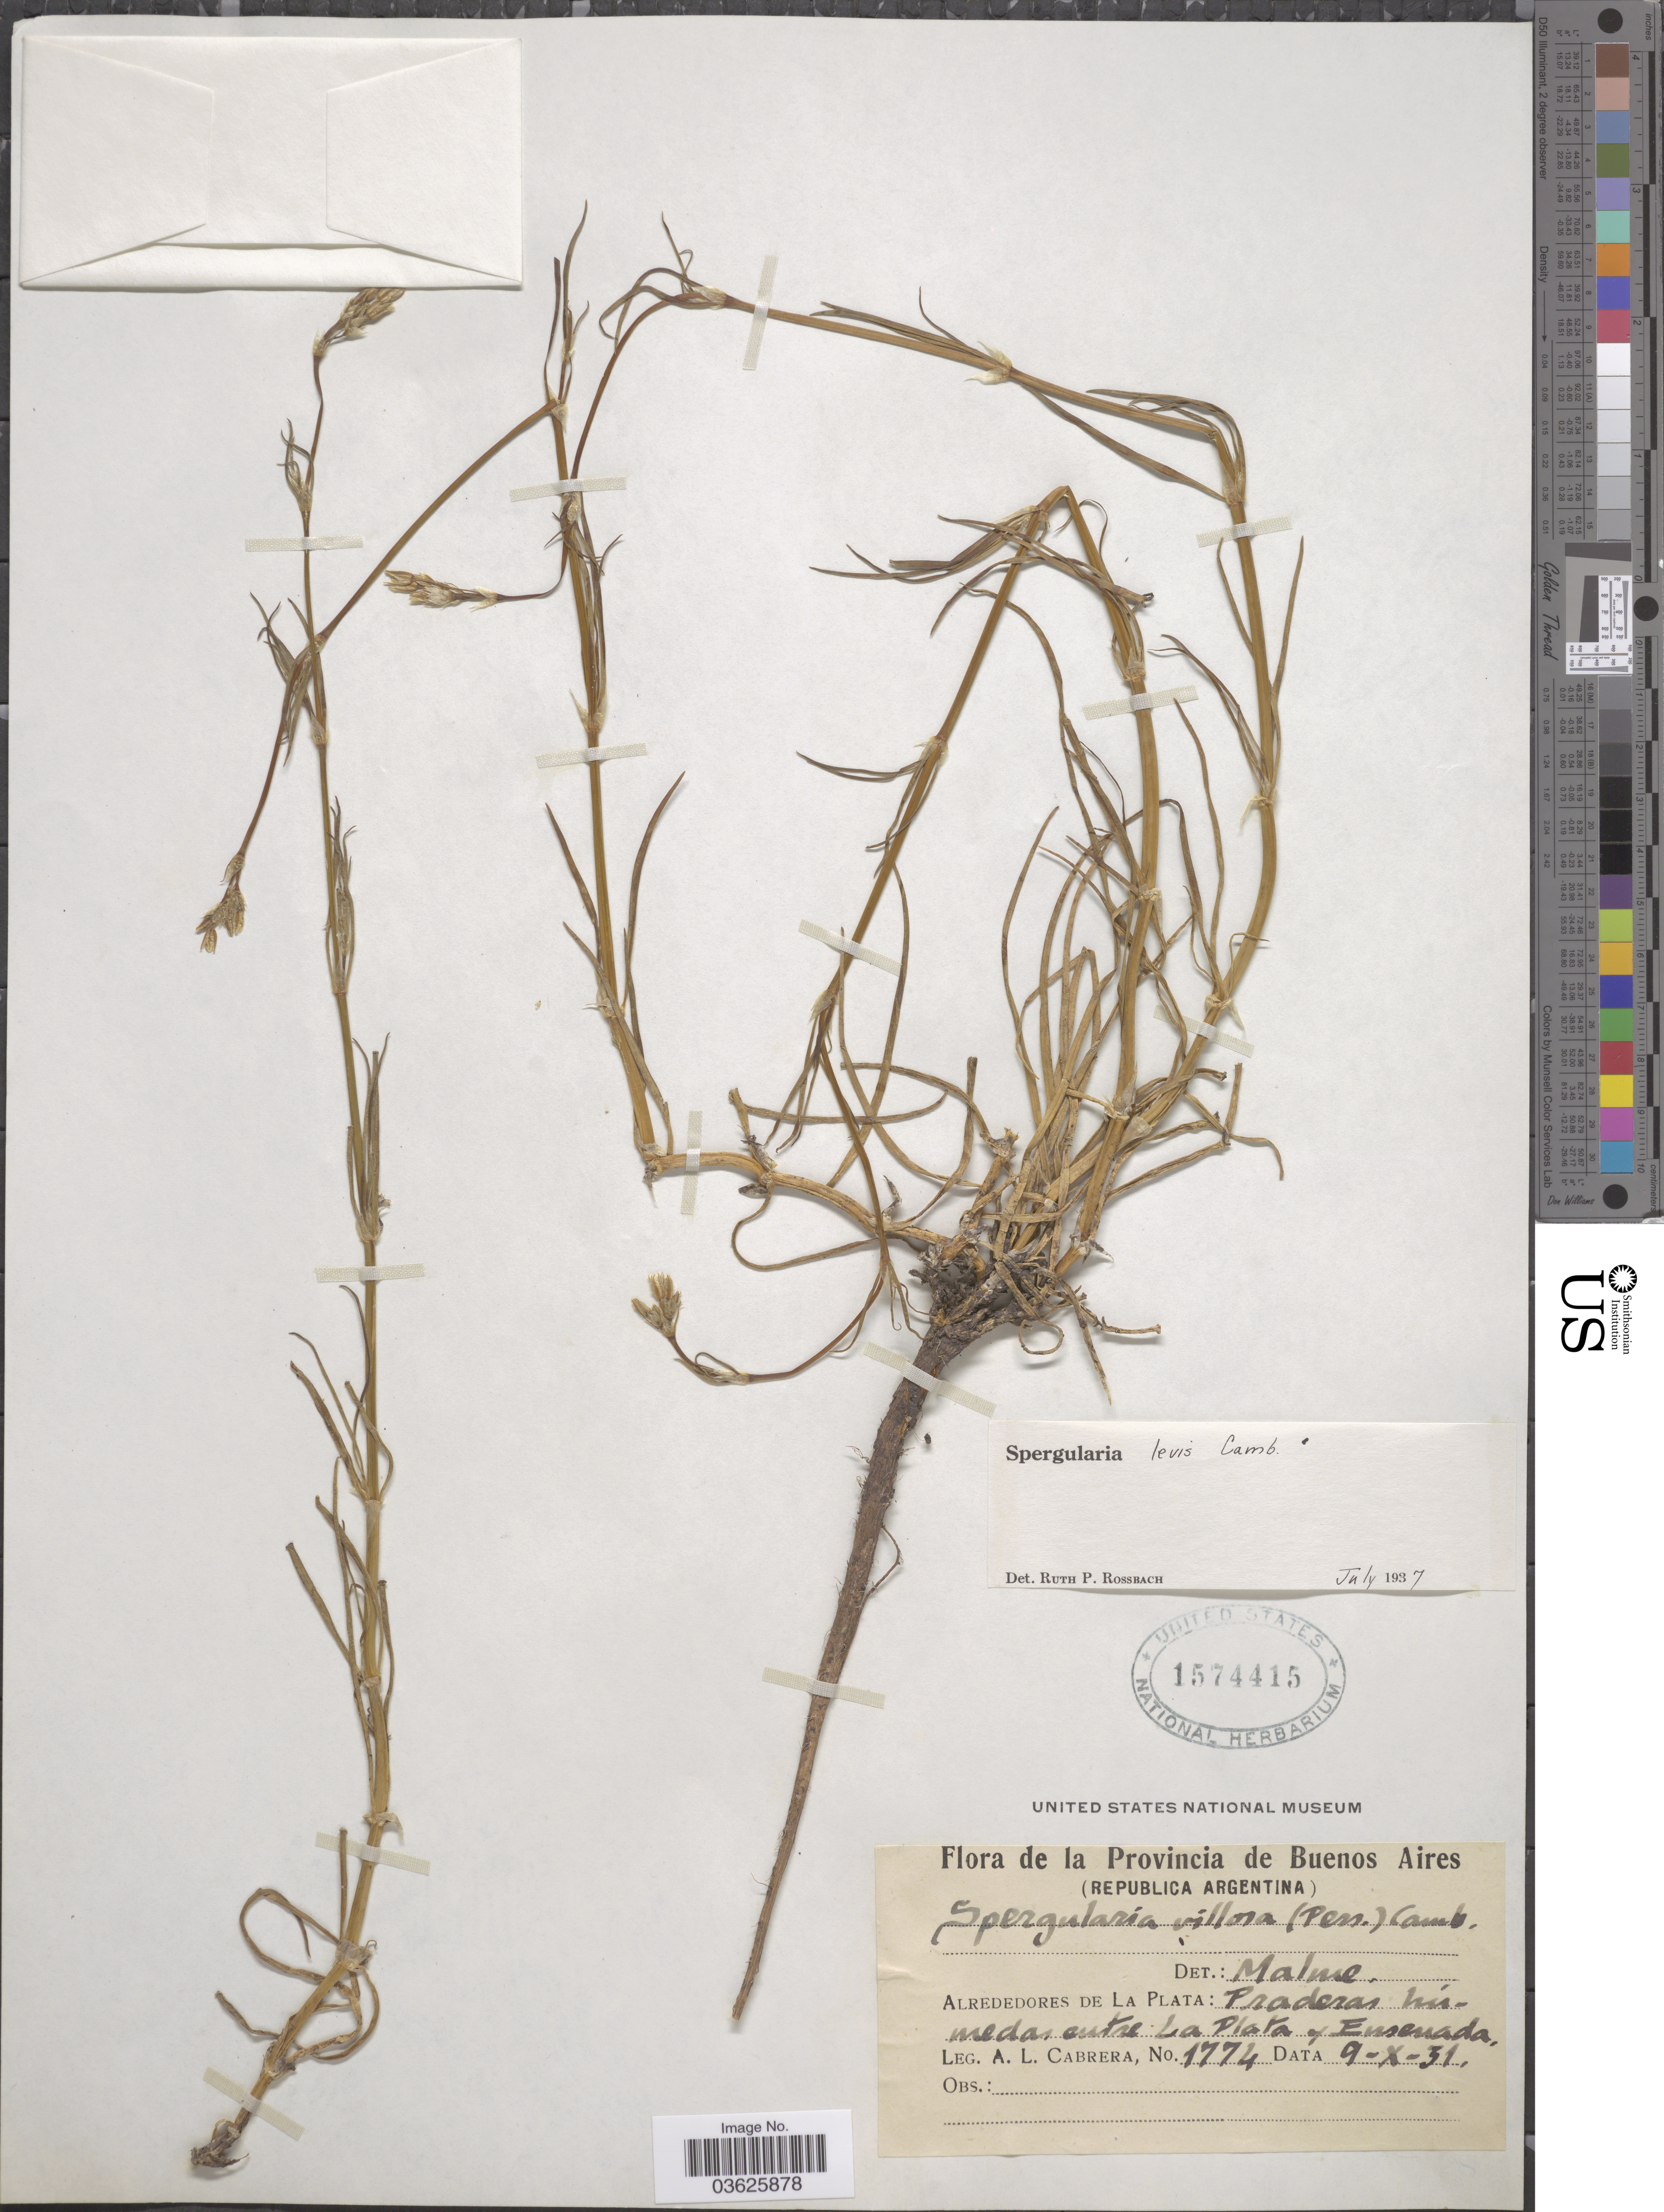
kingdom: Plantae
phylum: Tracheophyta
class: Magnoliopsida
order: Caryophyllales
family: Caryophyllaceae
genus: Spergularia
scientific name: Spergularia laevis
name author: (Cambess.) D. Dietr.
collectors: A. L. Cabrera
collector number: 1774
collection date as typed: Transcribed d/m/y: 9/10/31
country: Argentina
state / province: Buenos Aires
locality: Alrededores de La Plata: Praderas húmedas, entre La Plata of Ensenada.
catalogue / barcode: US 1574415